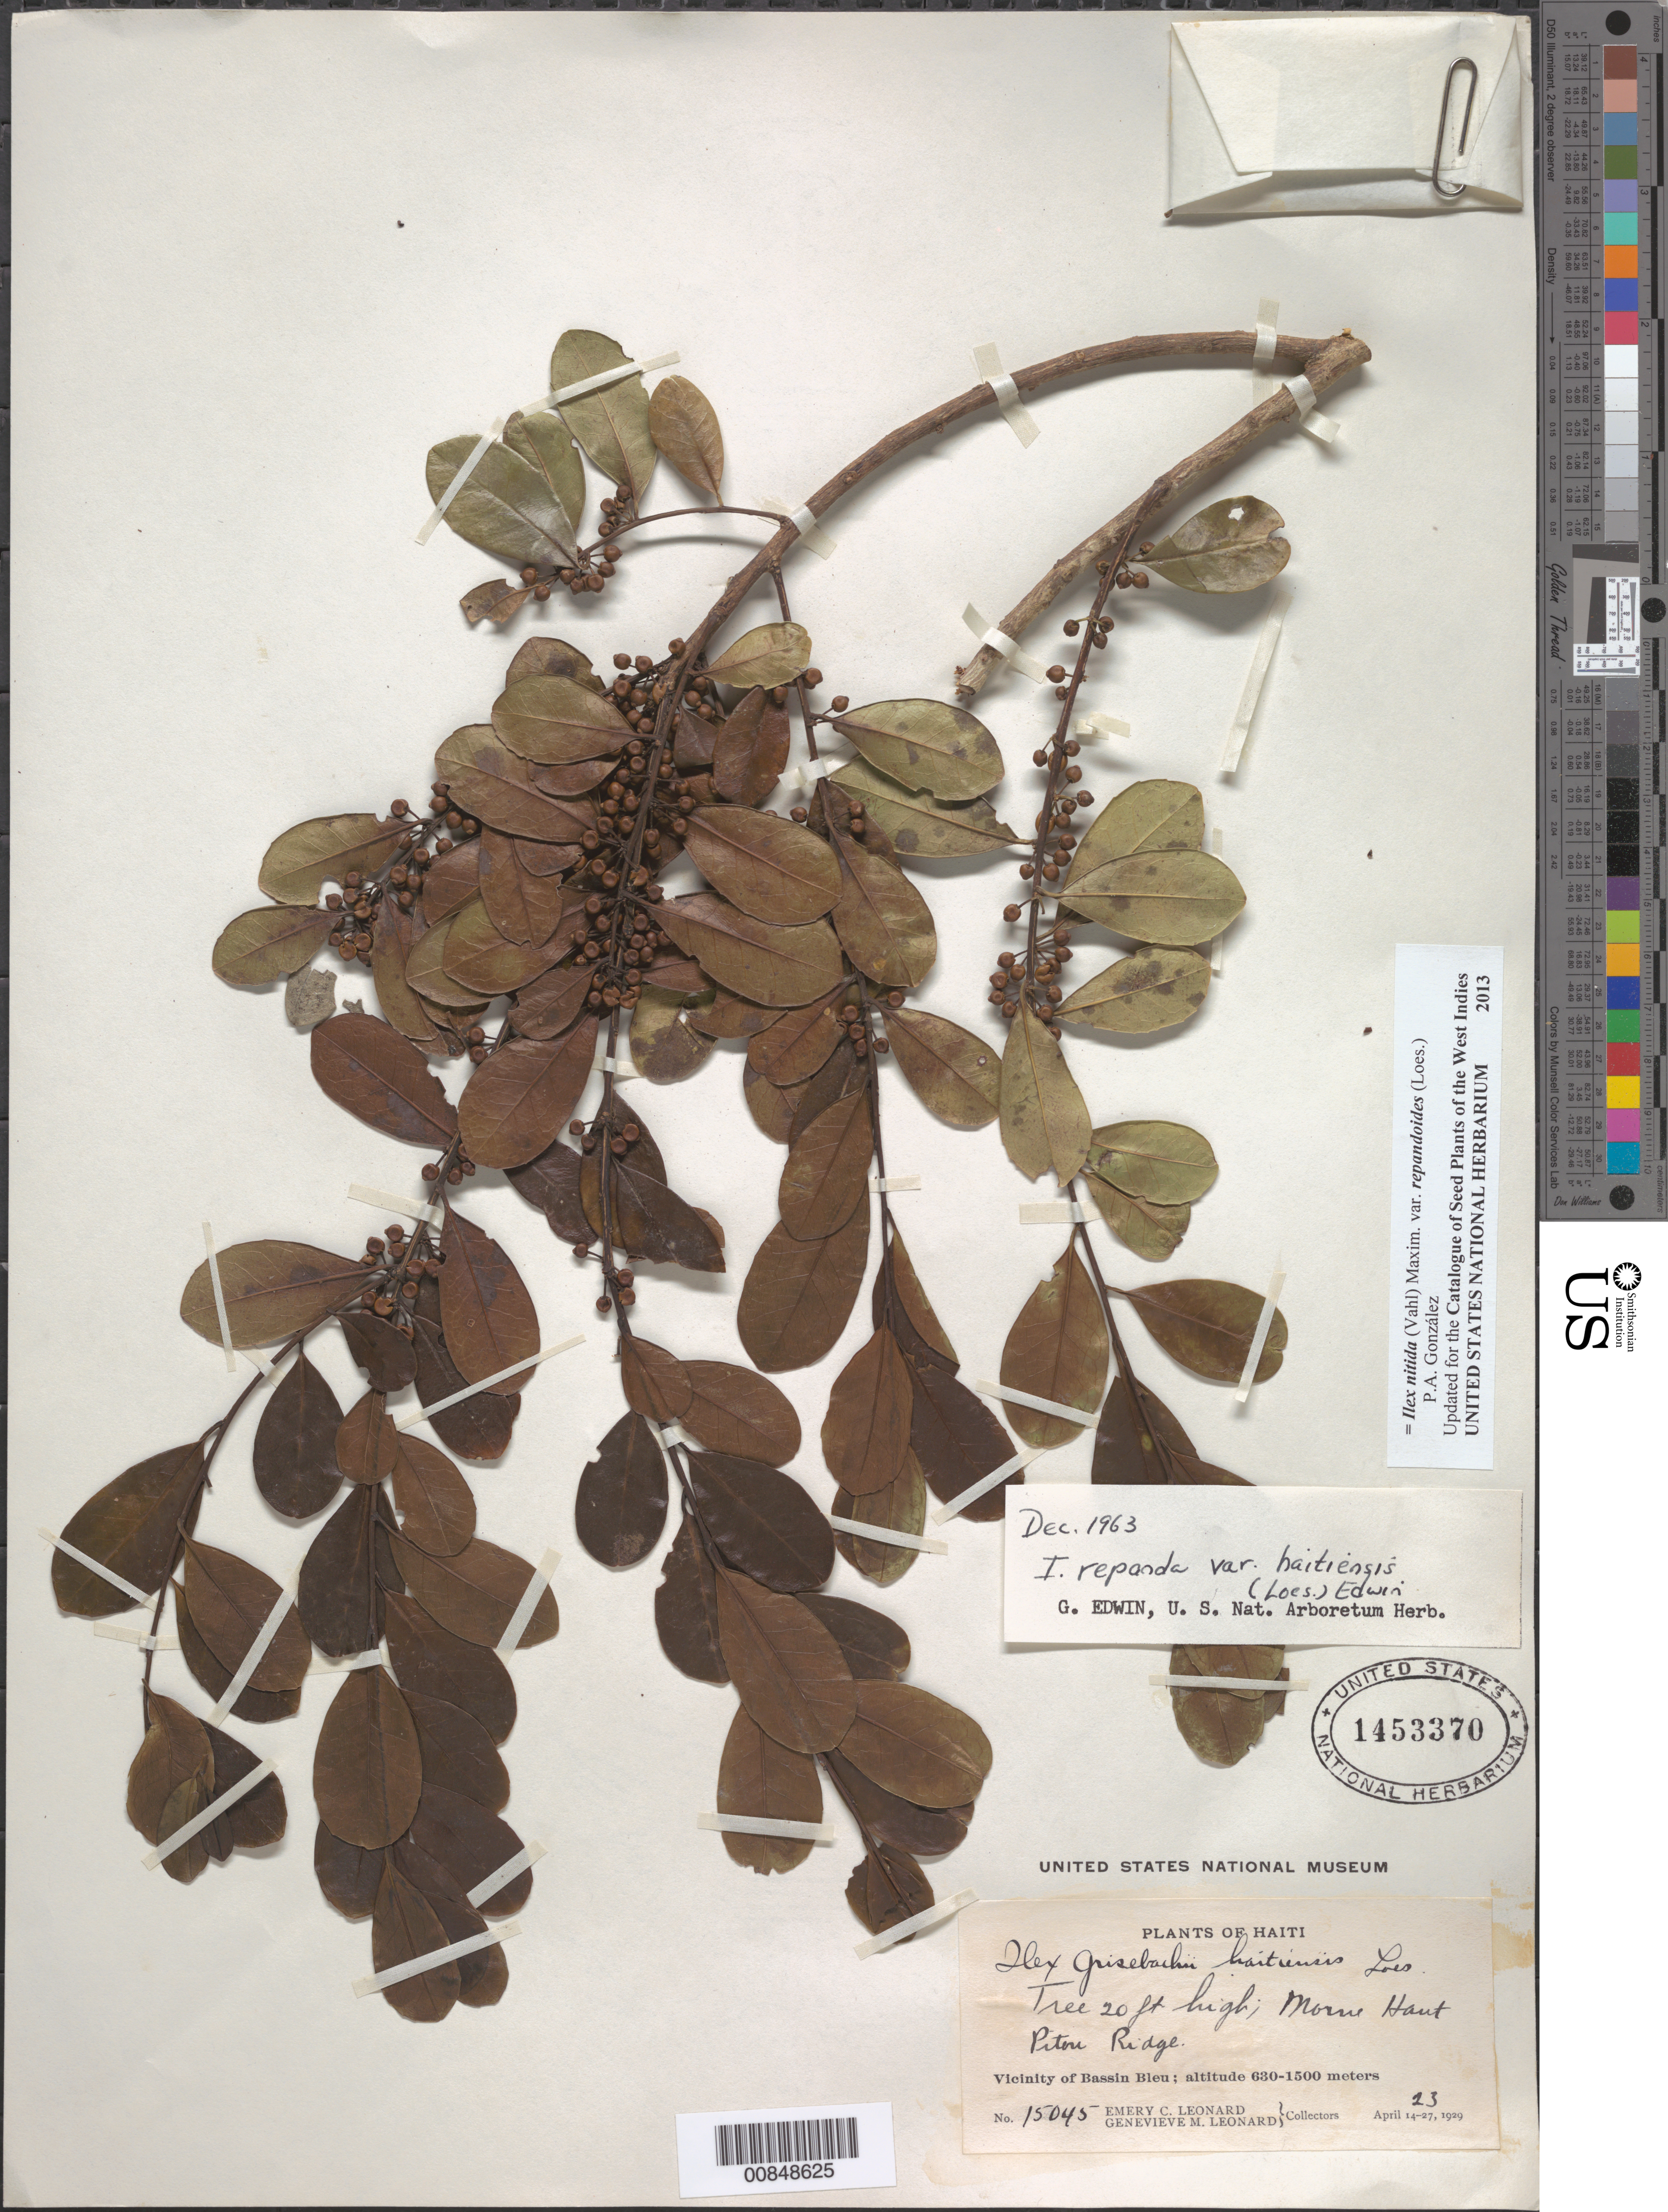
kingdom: Plantae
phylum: Tracheophyta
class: Magnoliopsida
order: Aquifoliales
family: Aquifoliaceae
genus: Ilex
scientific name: Ilex nitida var. repandoides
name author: (Loes.) P. A. González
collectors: E. C. Leonard & G. M. Leonard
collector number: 15045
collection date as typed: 23 Apr 1929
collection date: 1929-04-23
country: Haiti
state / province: Nord-Ouest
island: Hispaniola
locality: Vicinity of Bassin Bleu, Morne Haut Piton Ridge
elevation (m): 630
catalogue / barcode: US 1453370